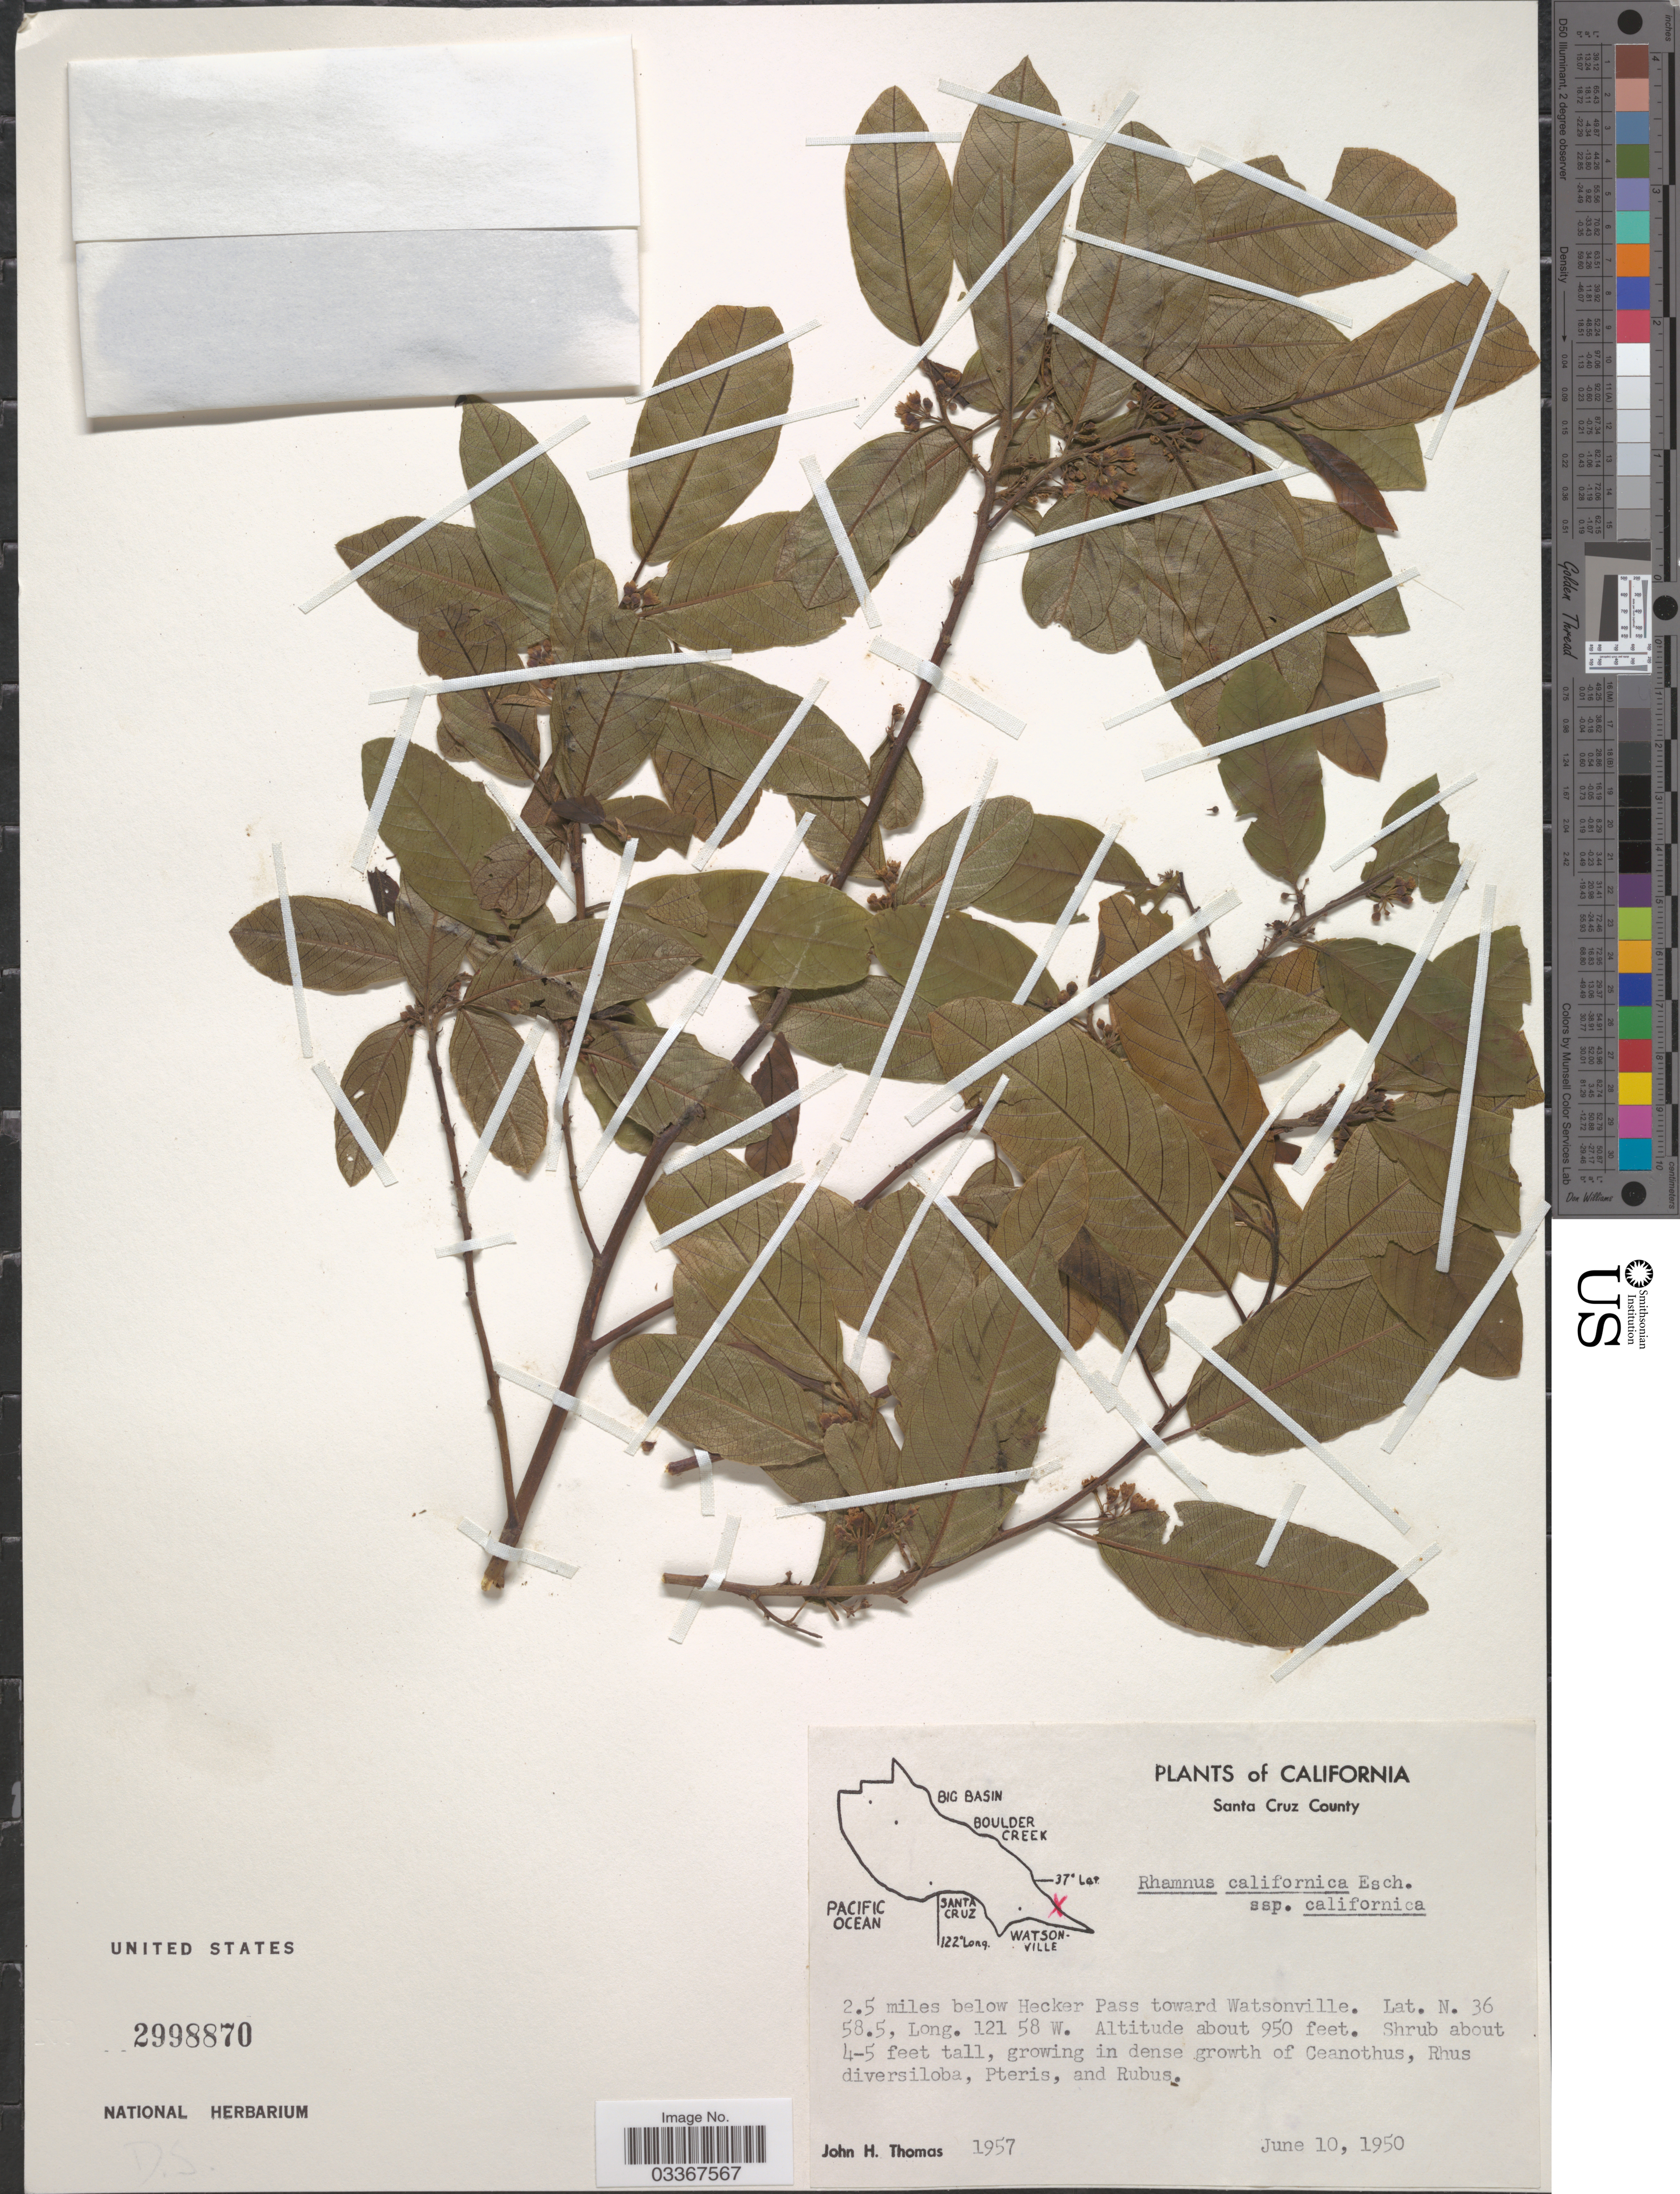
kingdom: Plantae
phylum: Tracheophyta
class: Magnoliopsida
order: Rosales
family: Rhamnaceae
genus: Frangula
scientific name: Frangula californica subsp. californica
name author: (Eschsch.) A. Gray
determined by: Strong, Mark T., (BOT), Smithsonian Institution - National Museum of Natural History (UNITED STATES)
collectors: J. H. Thomas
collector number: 1957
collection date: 1950-06-10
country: United States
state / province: California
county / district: Santa Cruz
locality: Santa Cruz County, 2.5 miles below Hecker Pass toward Watsonville.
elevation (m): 290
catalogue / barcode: US 2998870